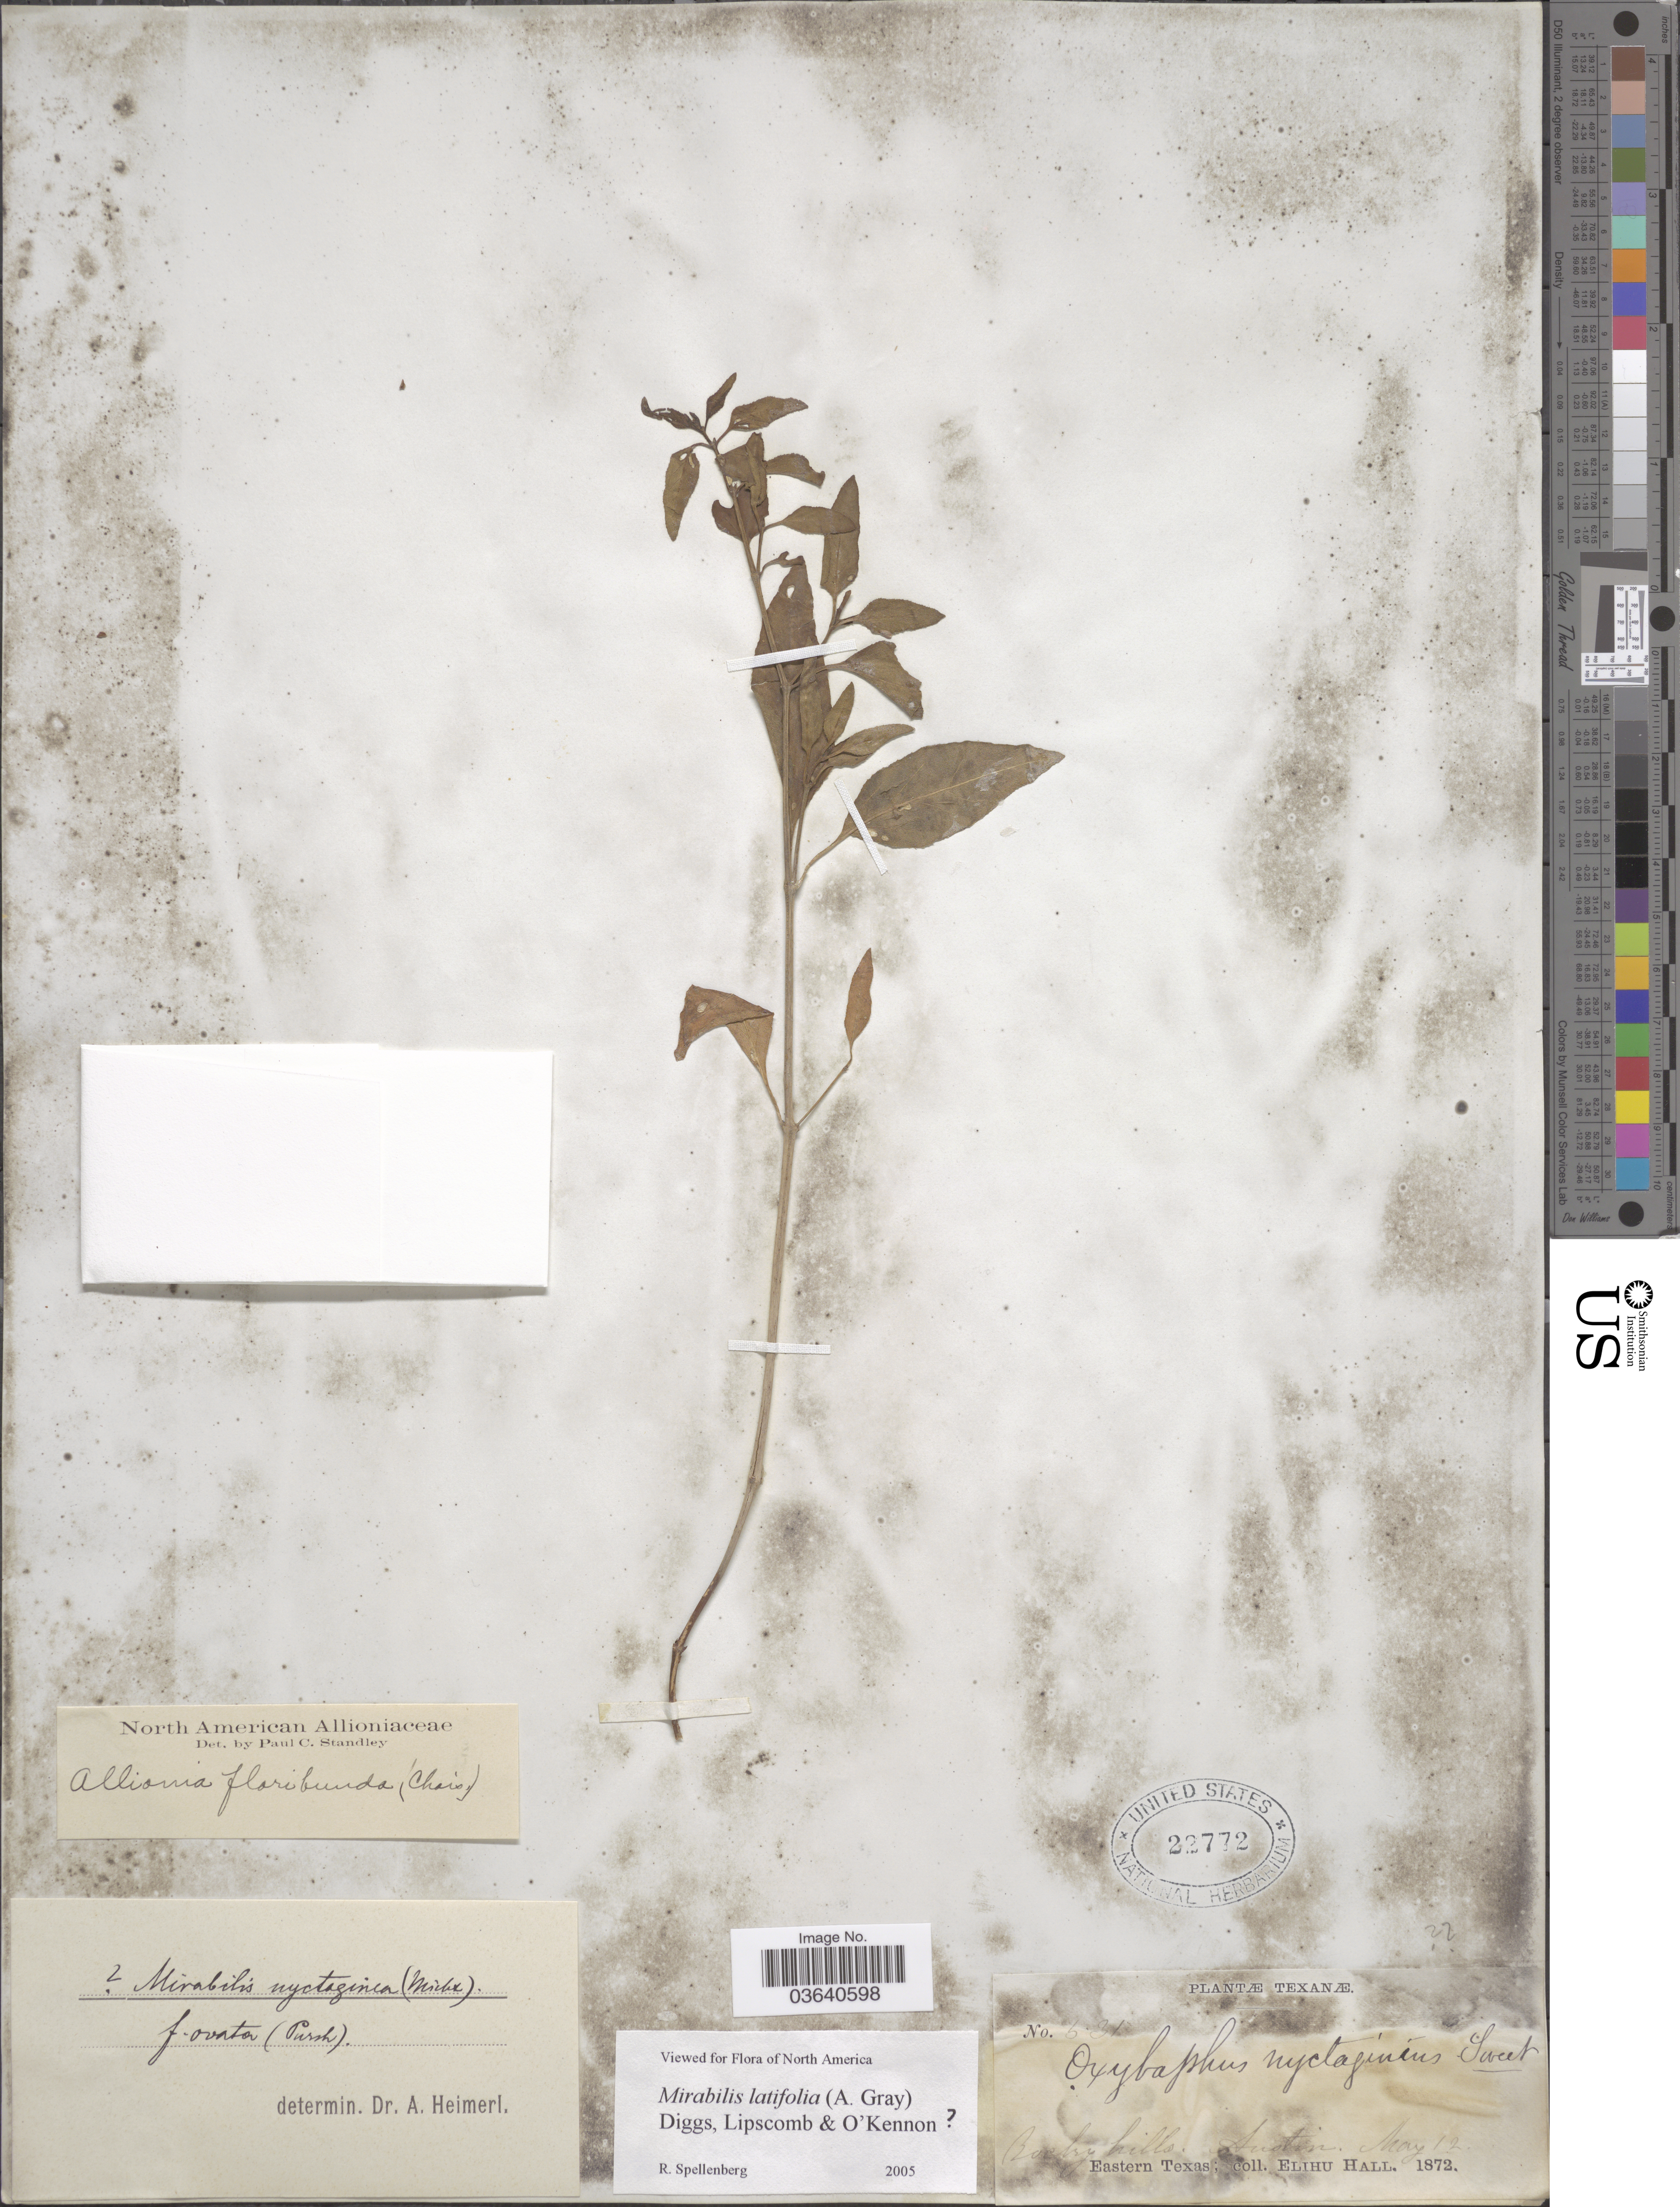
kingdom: Plantae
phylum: Tracheophyta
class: Magnoliopsida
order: Caryophyllales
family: Nyctaginaceae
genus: Mirabilis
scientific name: Mirabilis latifolia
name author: (A. Gray) Diggs et al.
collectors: E. Hall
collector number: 631*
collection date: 1872-05-12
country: United States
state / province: Texas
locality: Eastern Texas; Austin.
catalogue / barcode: US 22772